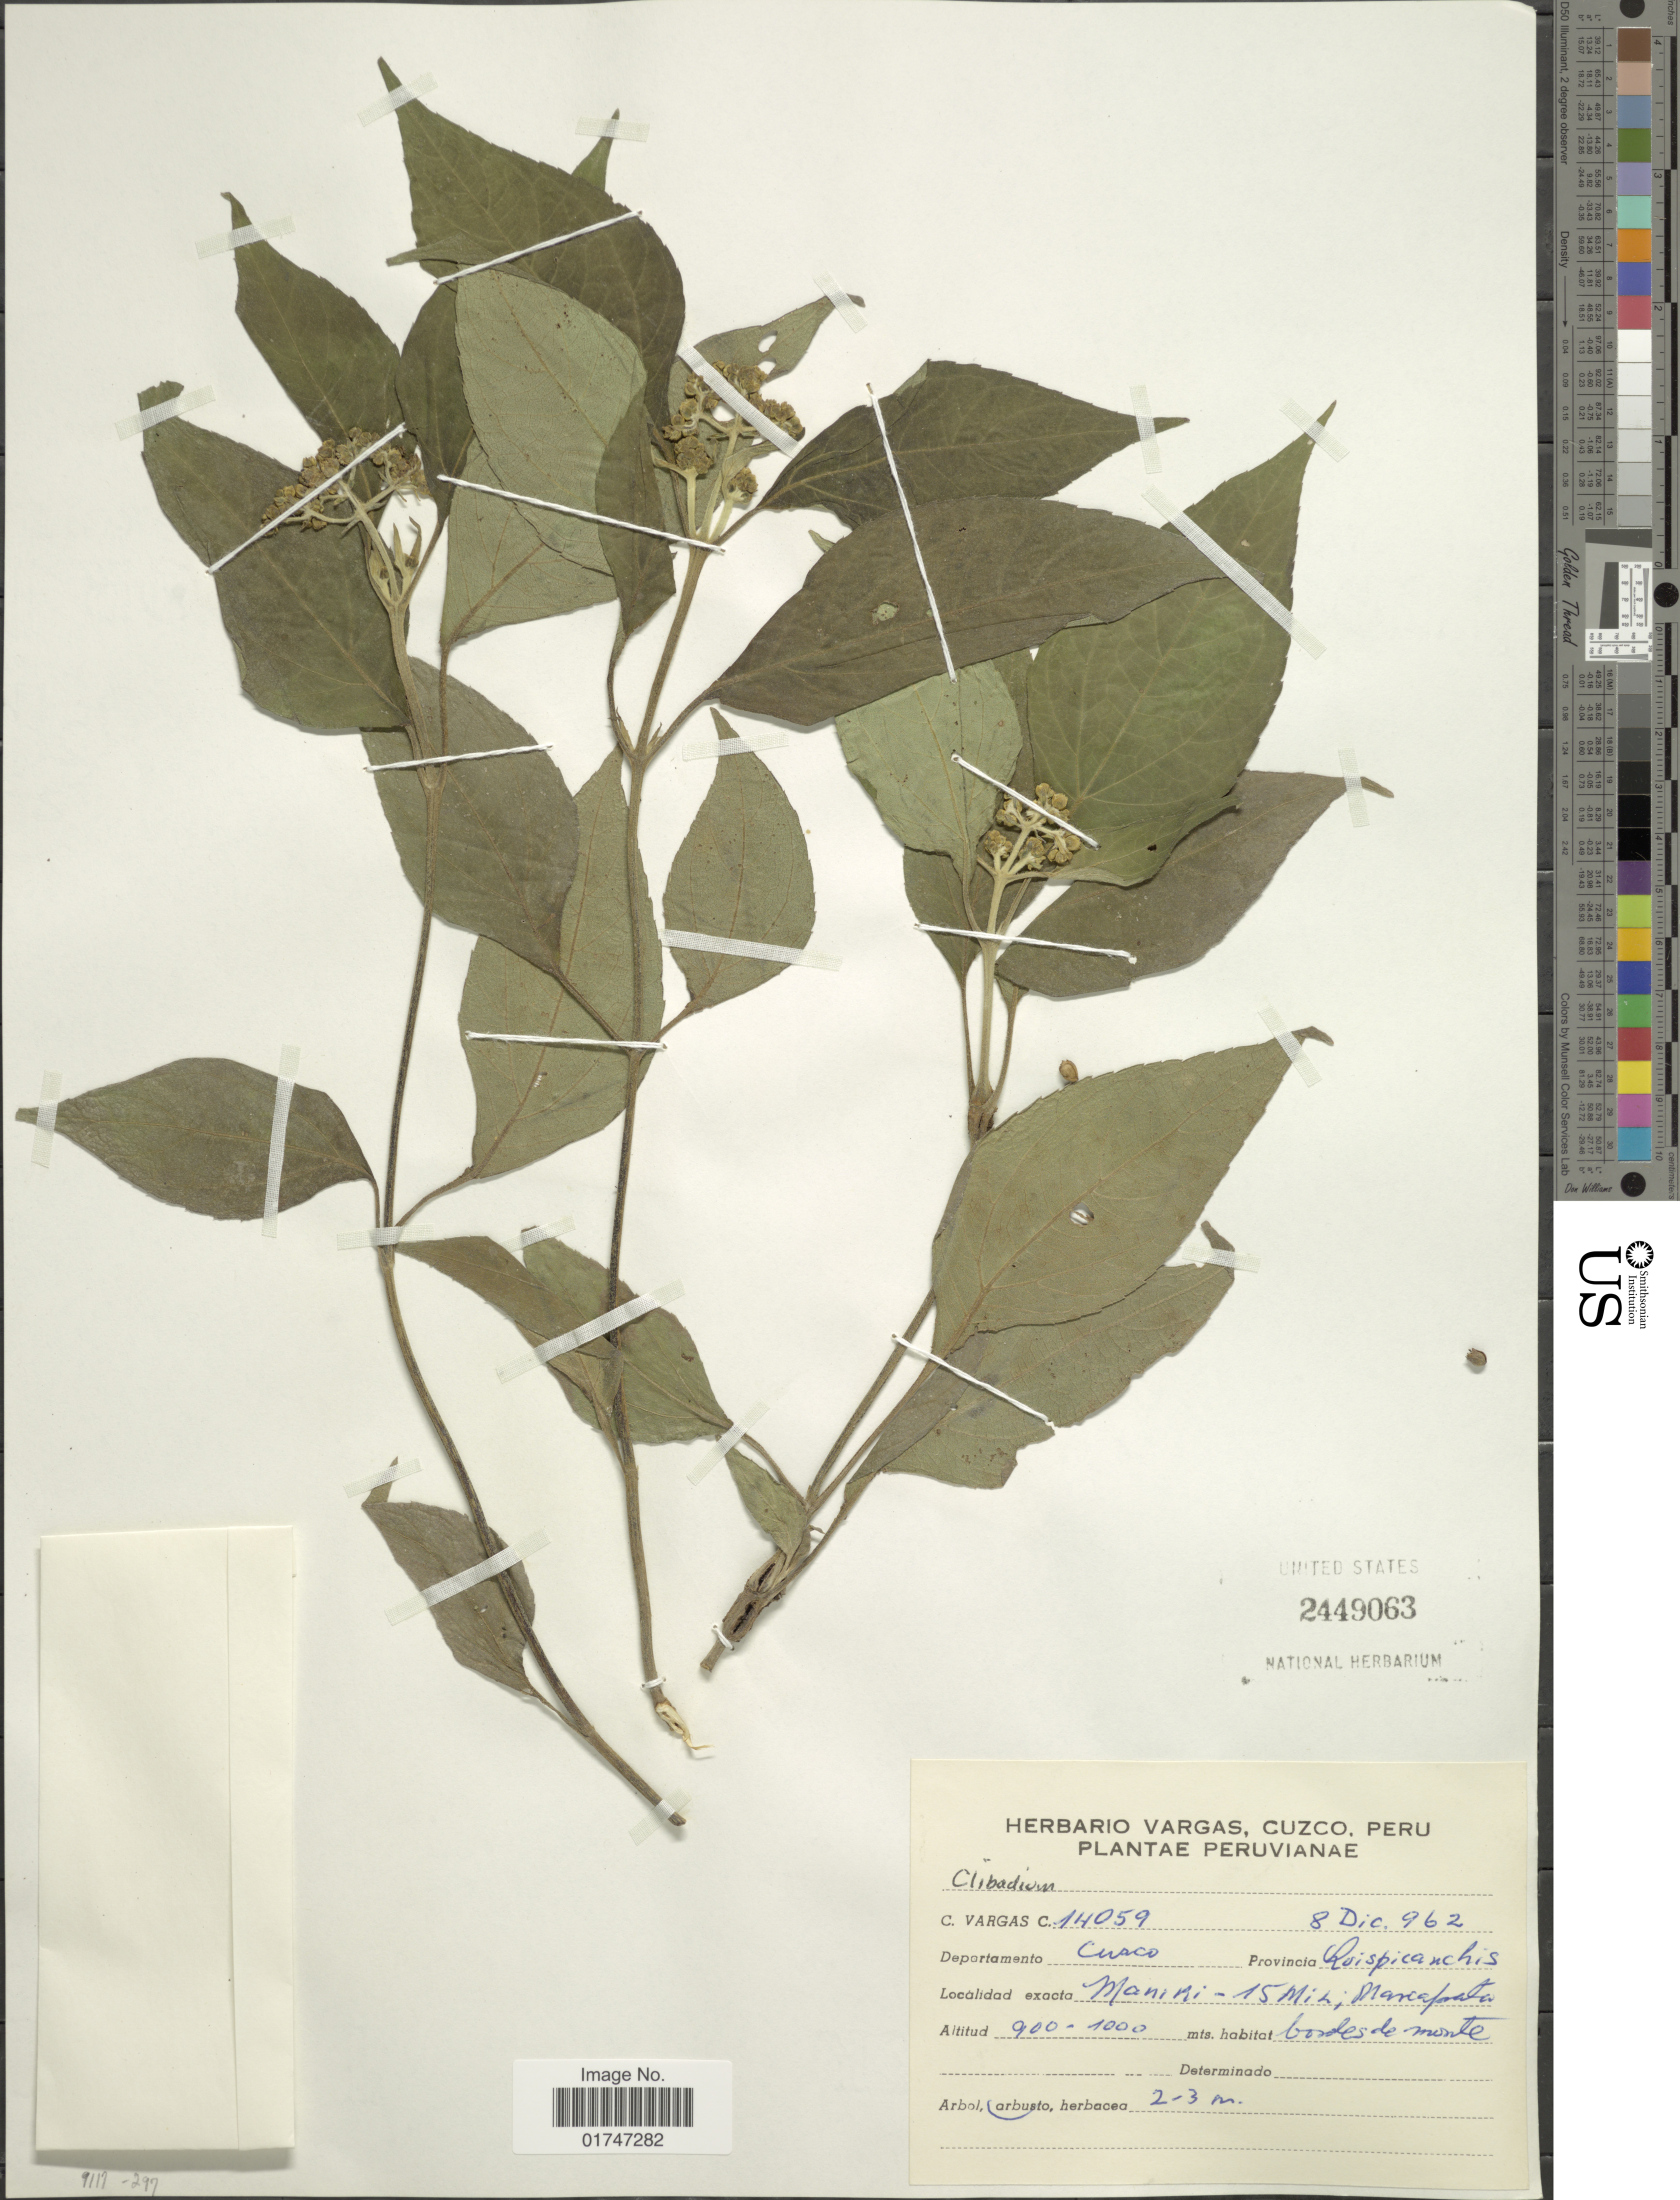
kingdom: Plantae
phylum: Tracheophyta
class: Magnoliopsida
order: Asterales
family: Asteraceae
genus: Clibadium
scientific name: Clibadium sp.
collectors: C. Vargas Calderón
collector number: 14059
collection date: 1962-12-08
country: Peru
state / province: Cusco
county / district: Quispicanchis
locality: Maniri-15 mil; Marcapata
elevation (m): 900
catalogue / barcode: US 2449063